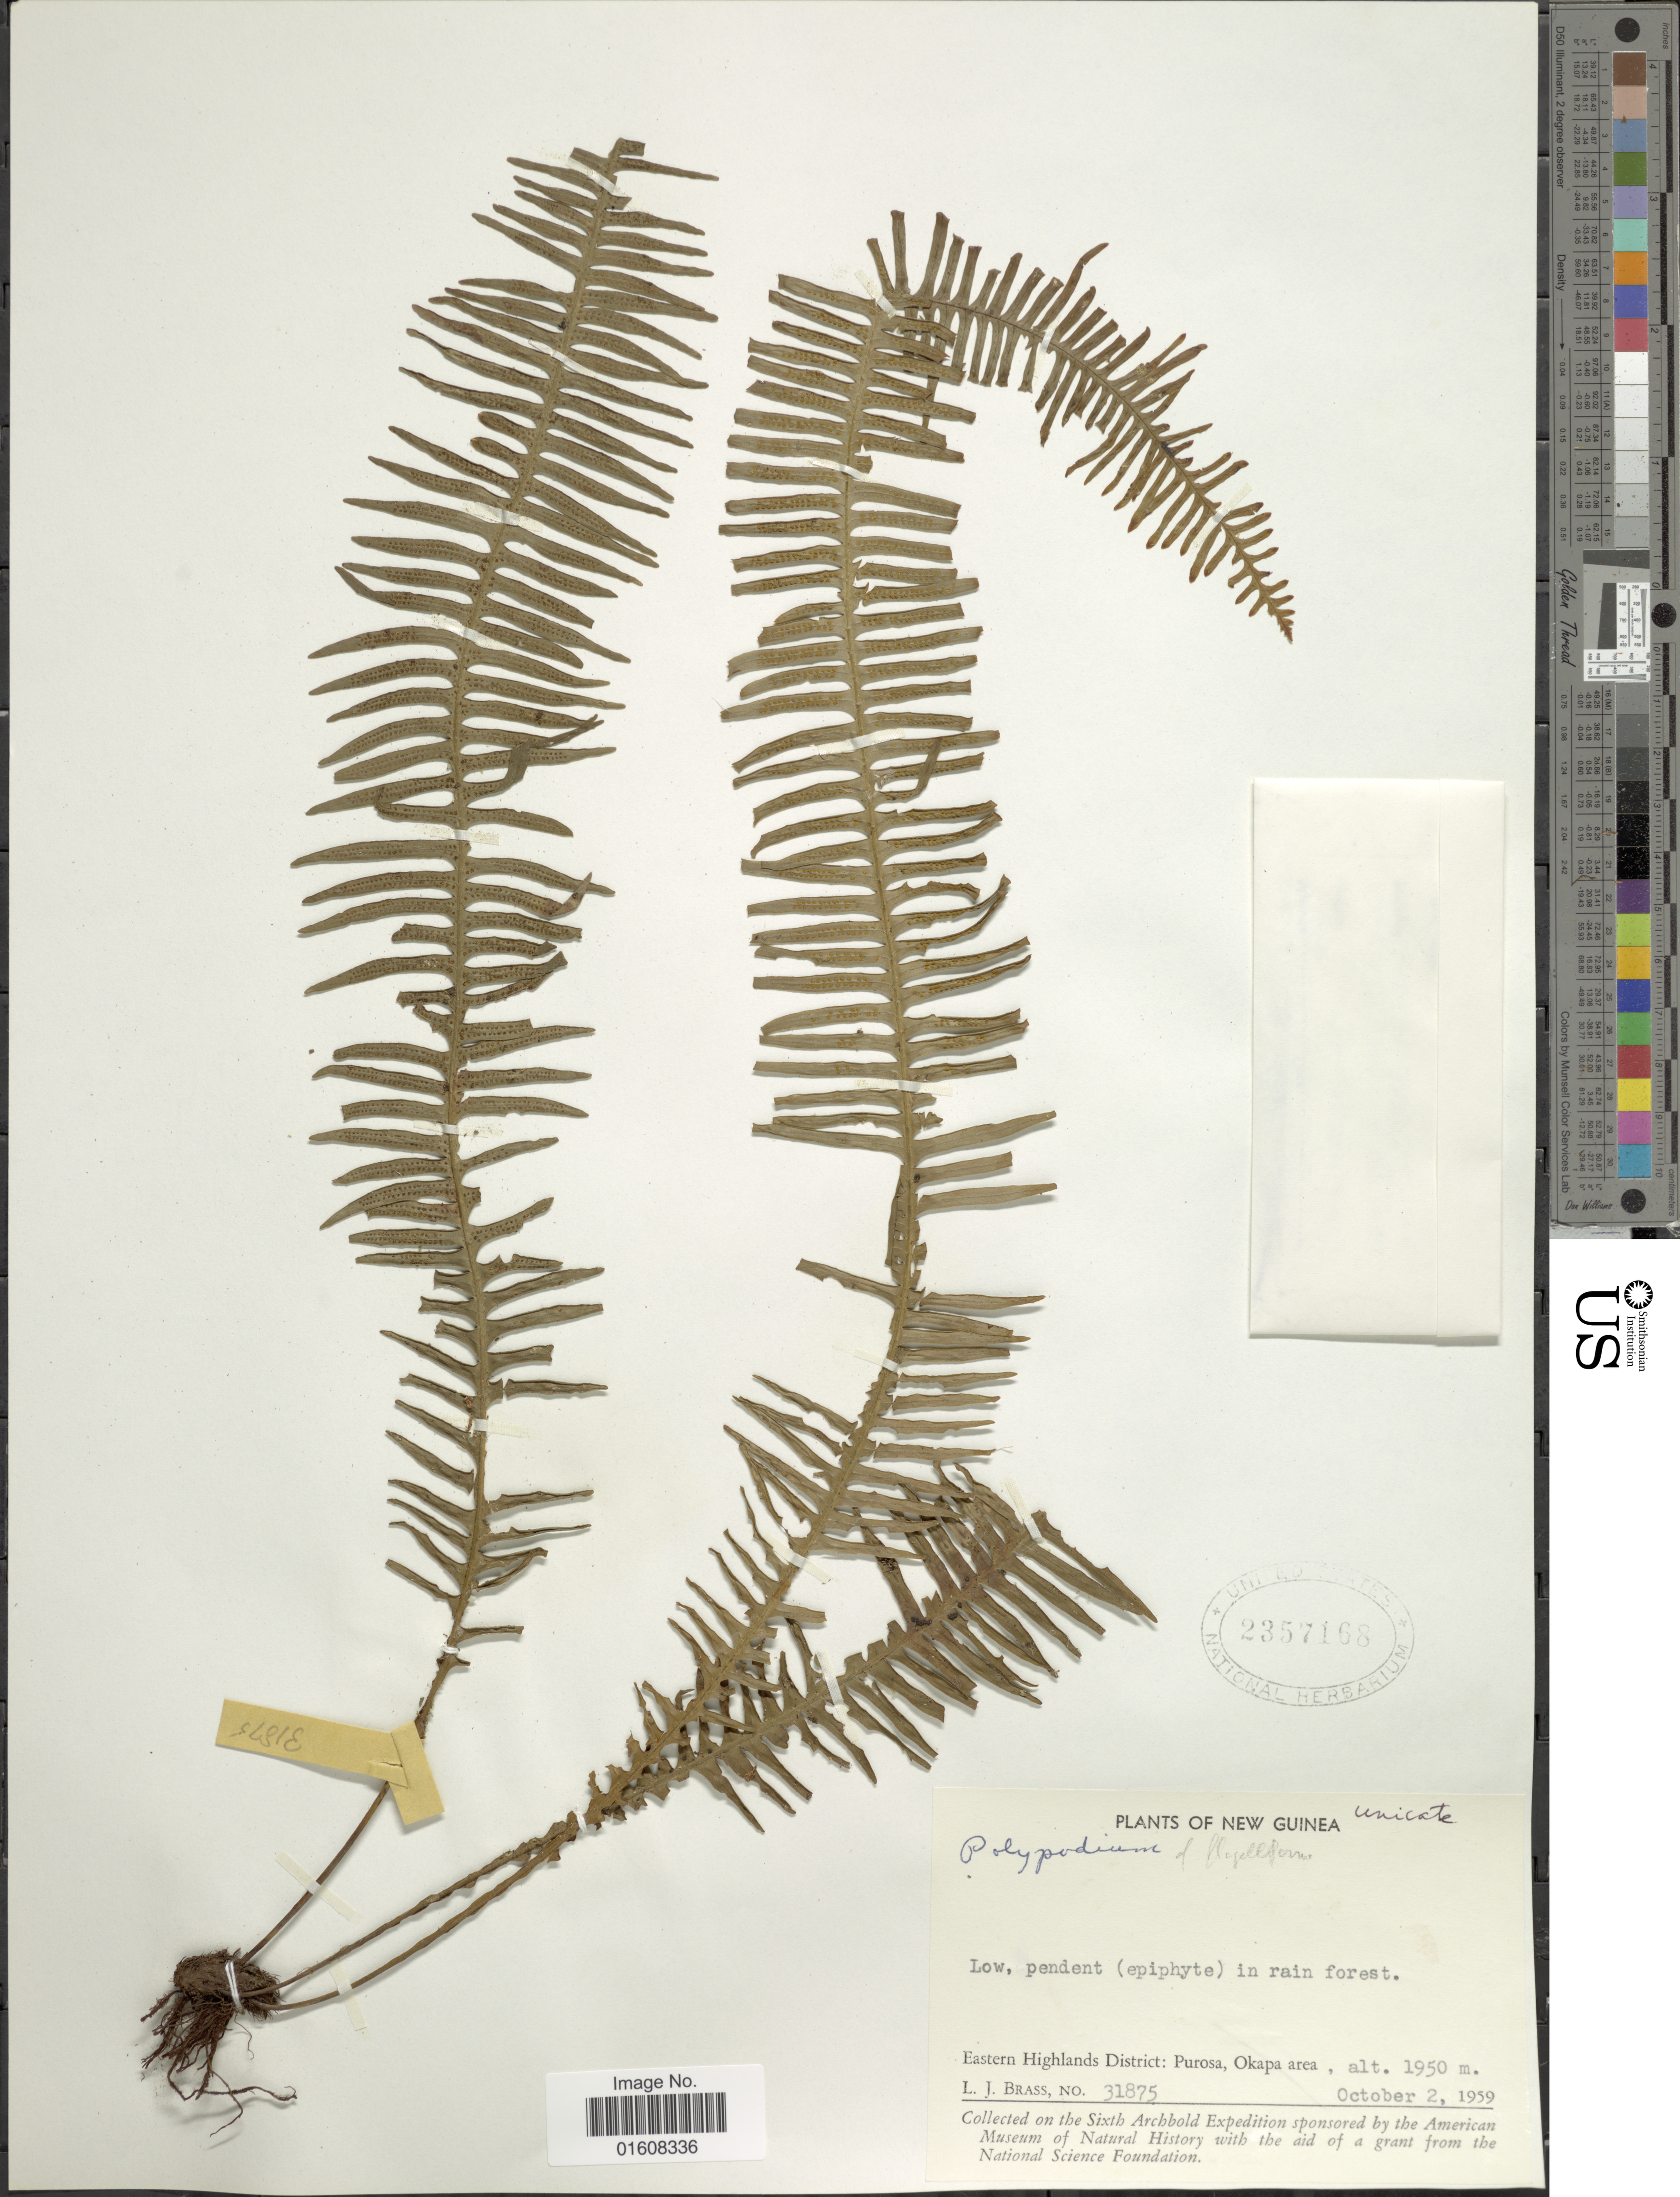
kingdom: Plantae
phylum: Tracheophyta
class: Polypodiopsida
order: Polypodiales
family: Polypodiaceae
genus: Grammitis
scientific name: Grammitis sp.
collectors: L. J. Brass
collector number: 31875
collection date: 1959-10-02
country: Papua New Guinea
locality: New Guinea. Eastern Highlands District: Purosa, Okapa area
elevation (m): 1950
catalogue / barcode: US 2357168